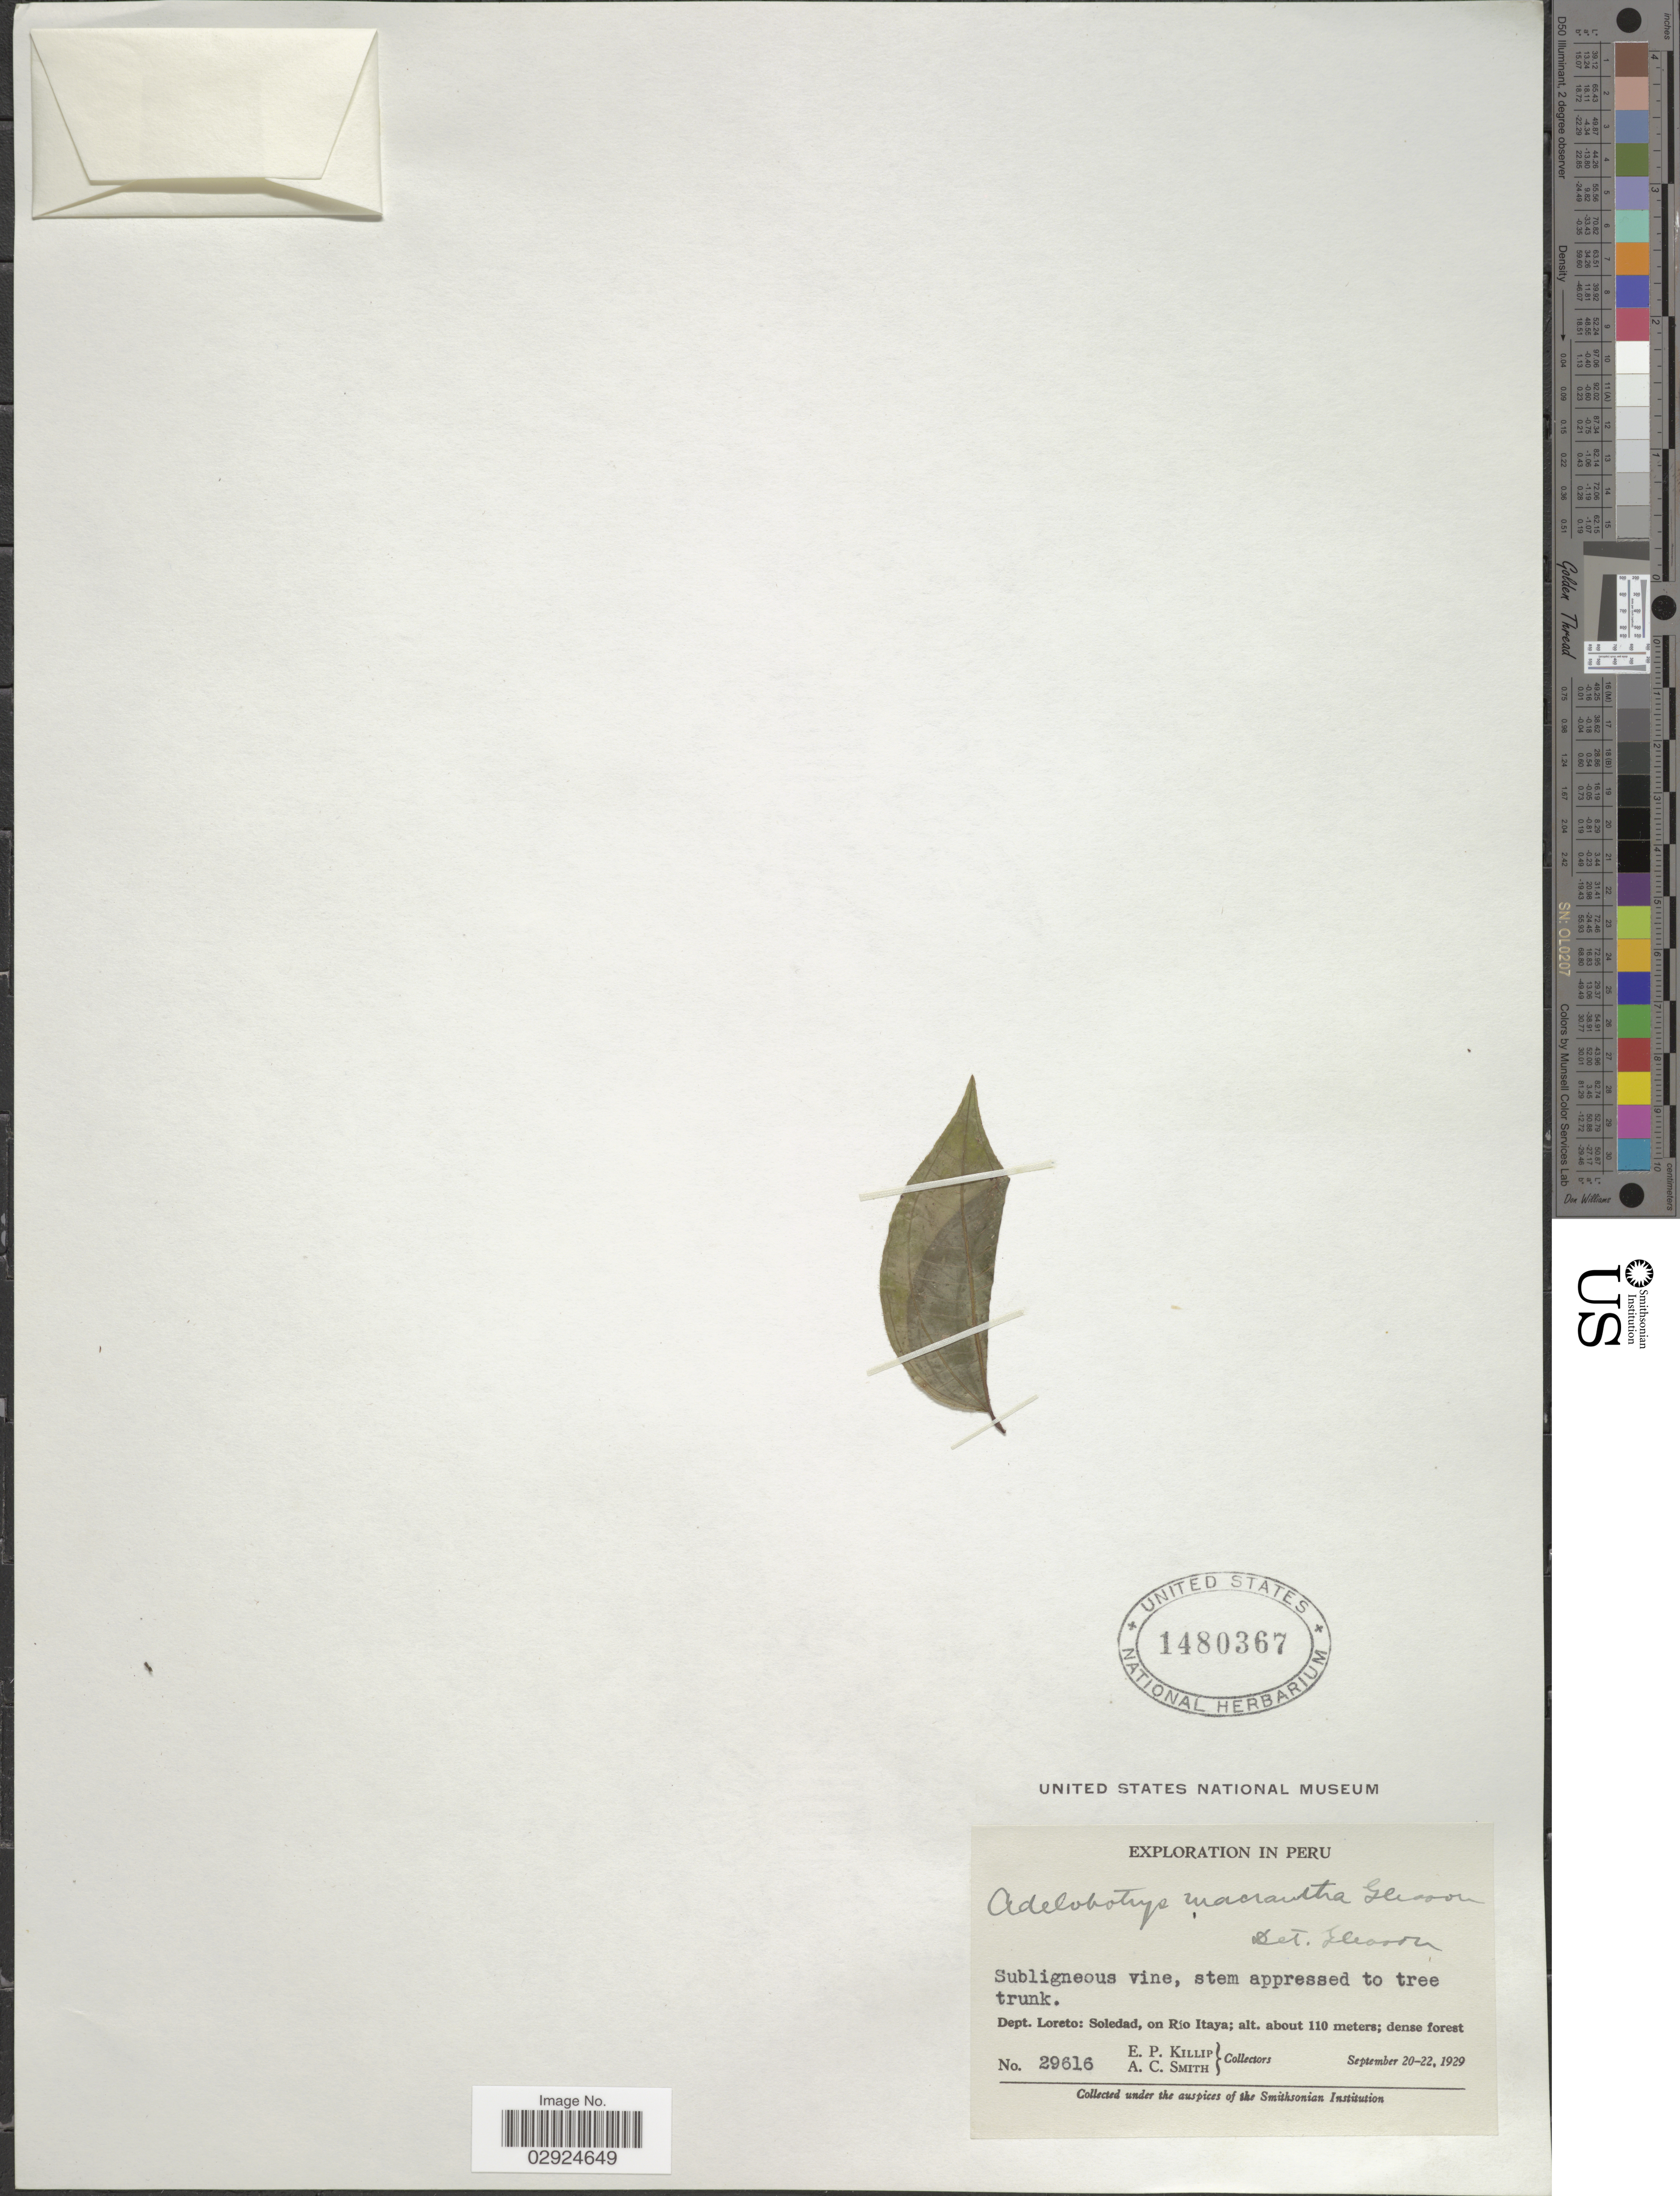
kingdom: Plantae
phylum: Tracheophyta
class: Magnoliopsida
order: Myrtales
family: Melastomataceae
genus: Adelobotrys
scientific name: Adelobotrys macrantha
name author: Gleason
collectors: E. P. Killip & A. C. Smith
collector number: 29616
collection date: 1929-09-20/1929-09-22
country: Peru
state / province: Loreto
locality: Dept. Loreto: Soledad, on Río Itaya.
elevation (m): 110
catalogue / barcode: US 1480367